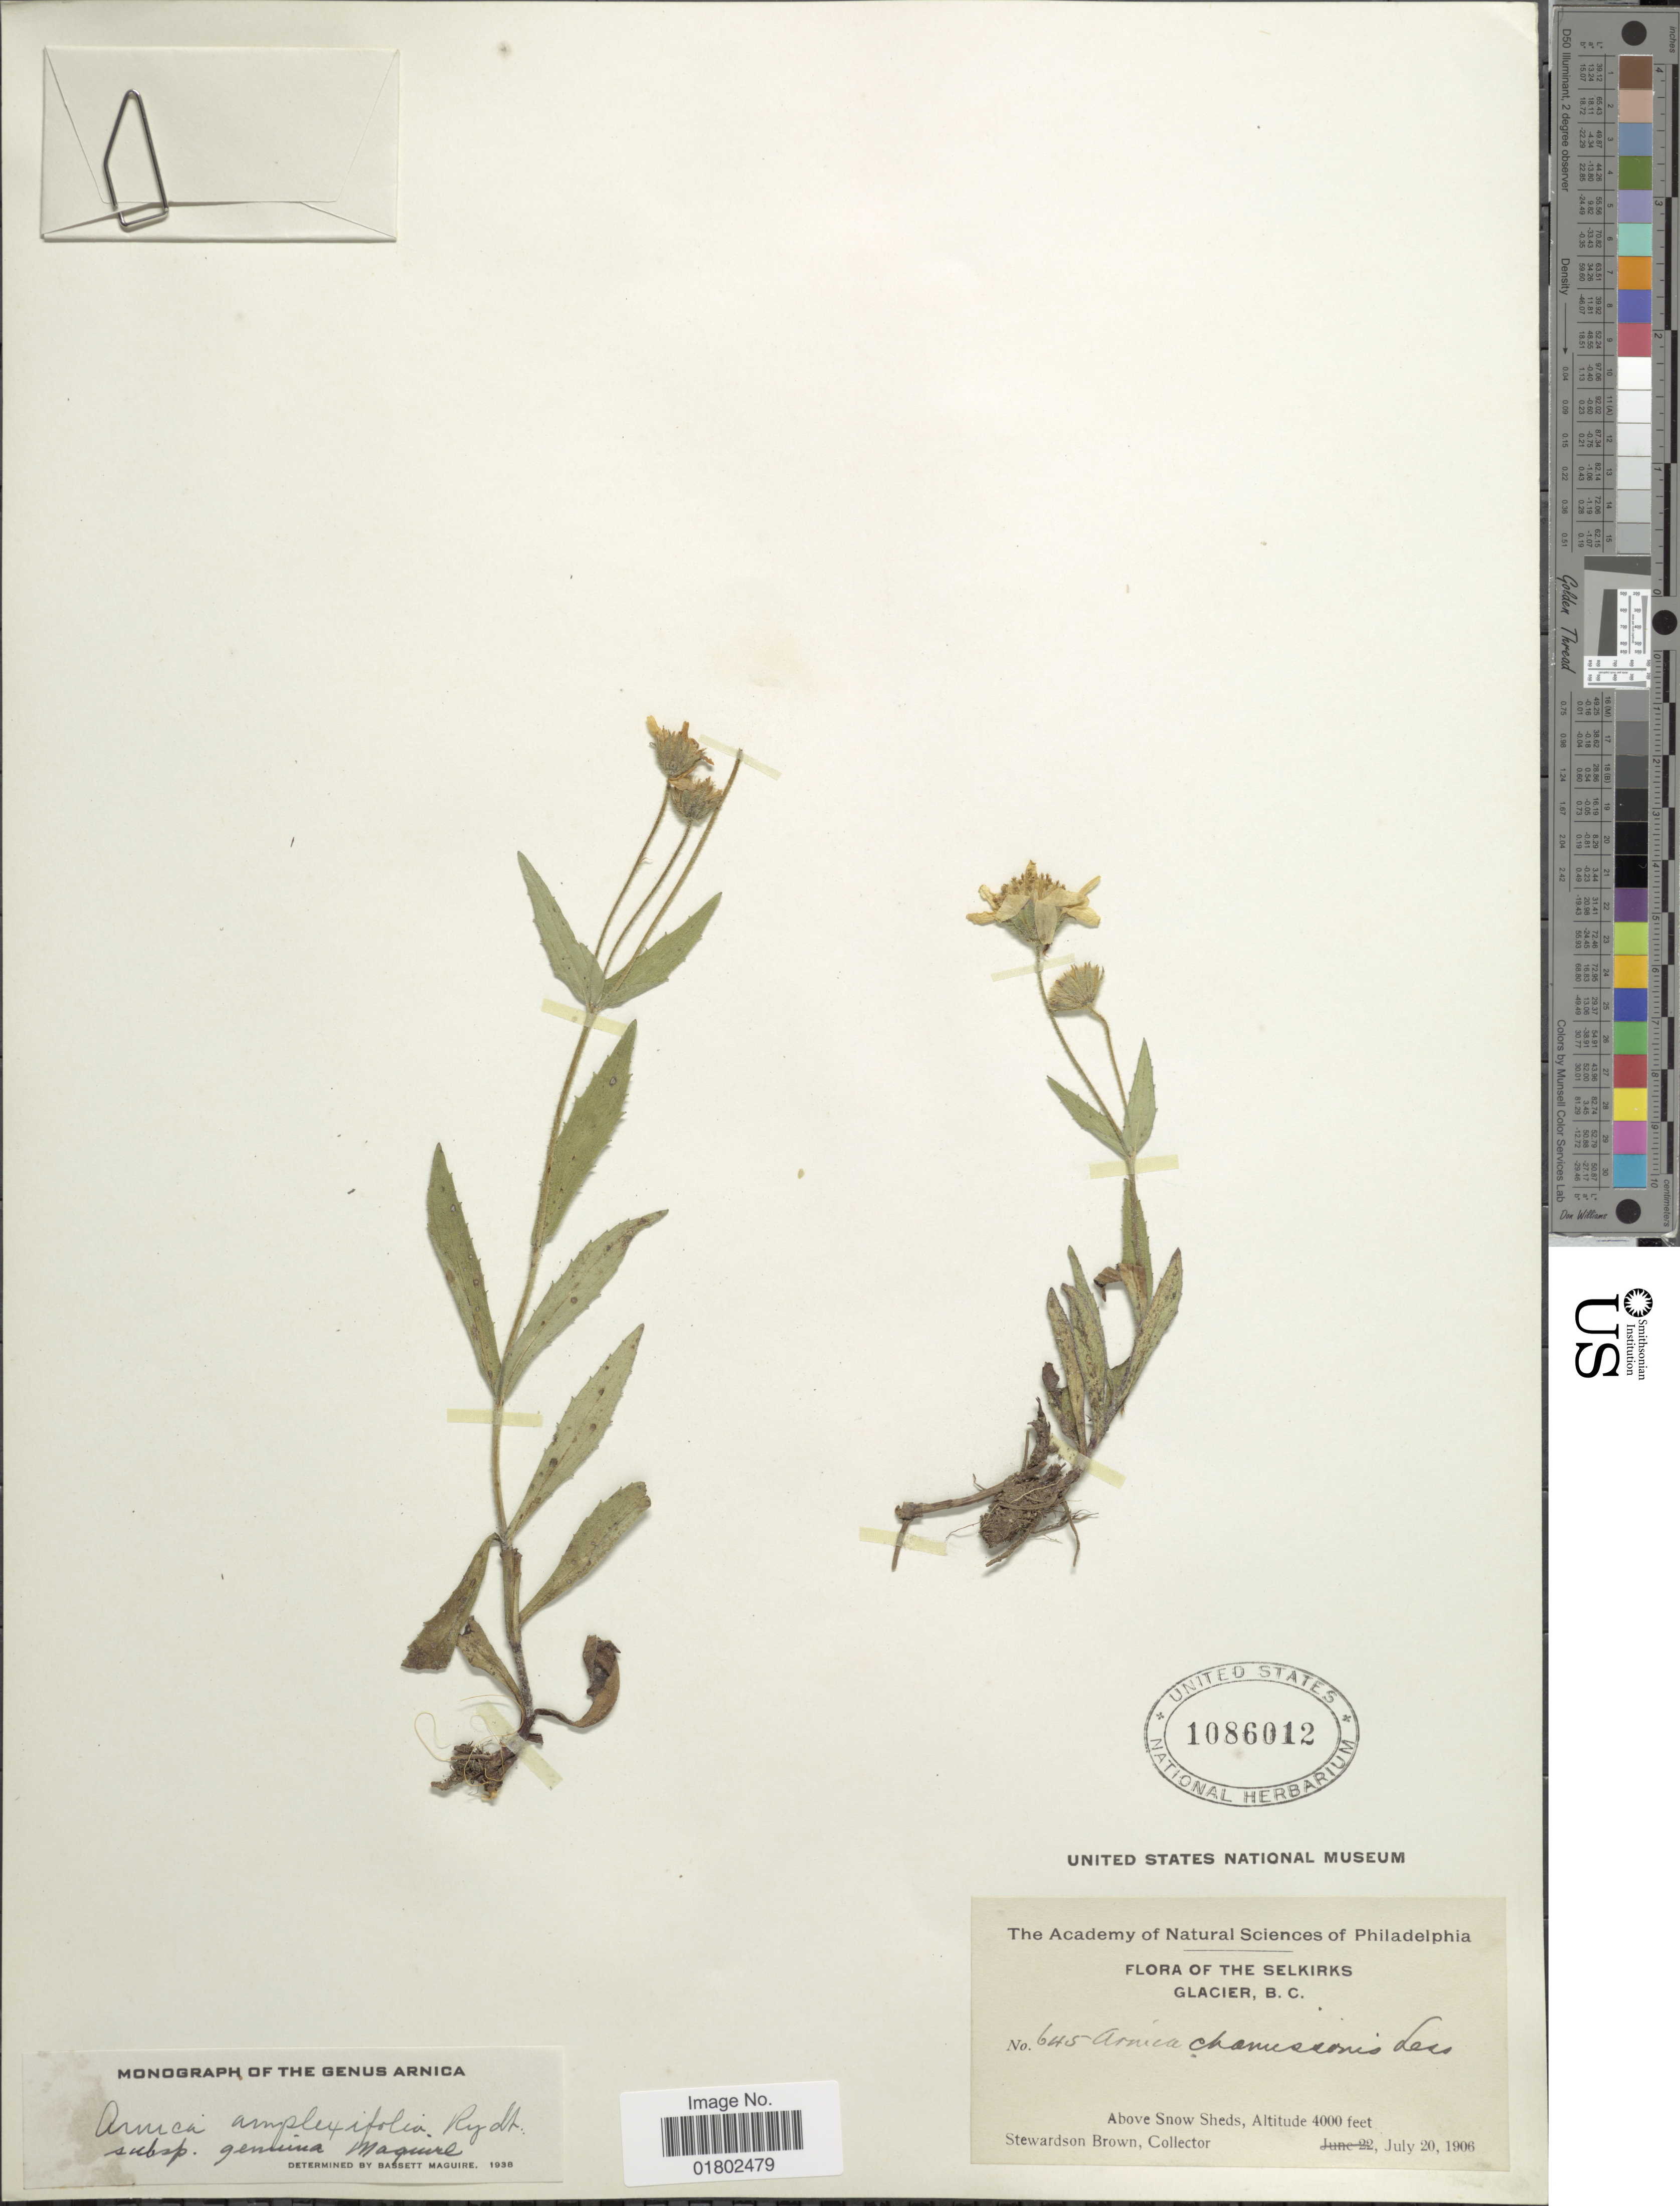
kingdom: Plantae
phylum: Tracheophyta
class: Magnoliopsida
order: Asterales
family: Asteraceae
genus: Arnica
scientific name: Arnica amplexifolia subsp. genuina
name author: Maguire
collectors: S. Brown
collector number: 645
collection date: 1906-07-20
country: Canada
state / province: British Columbia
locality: The Selkirks, Glacier, above snow Sheds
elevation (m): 1219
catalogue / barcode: US 1086012